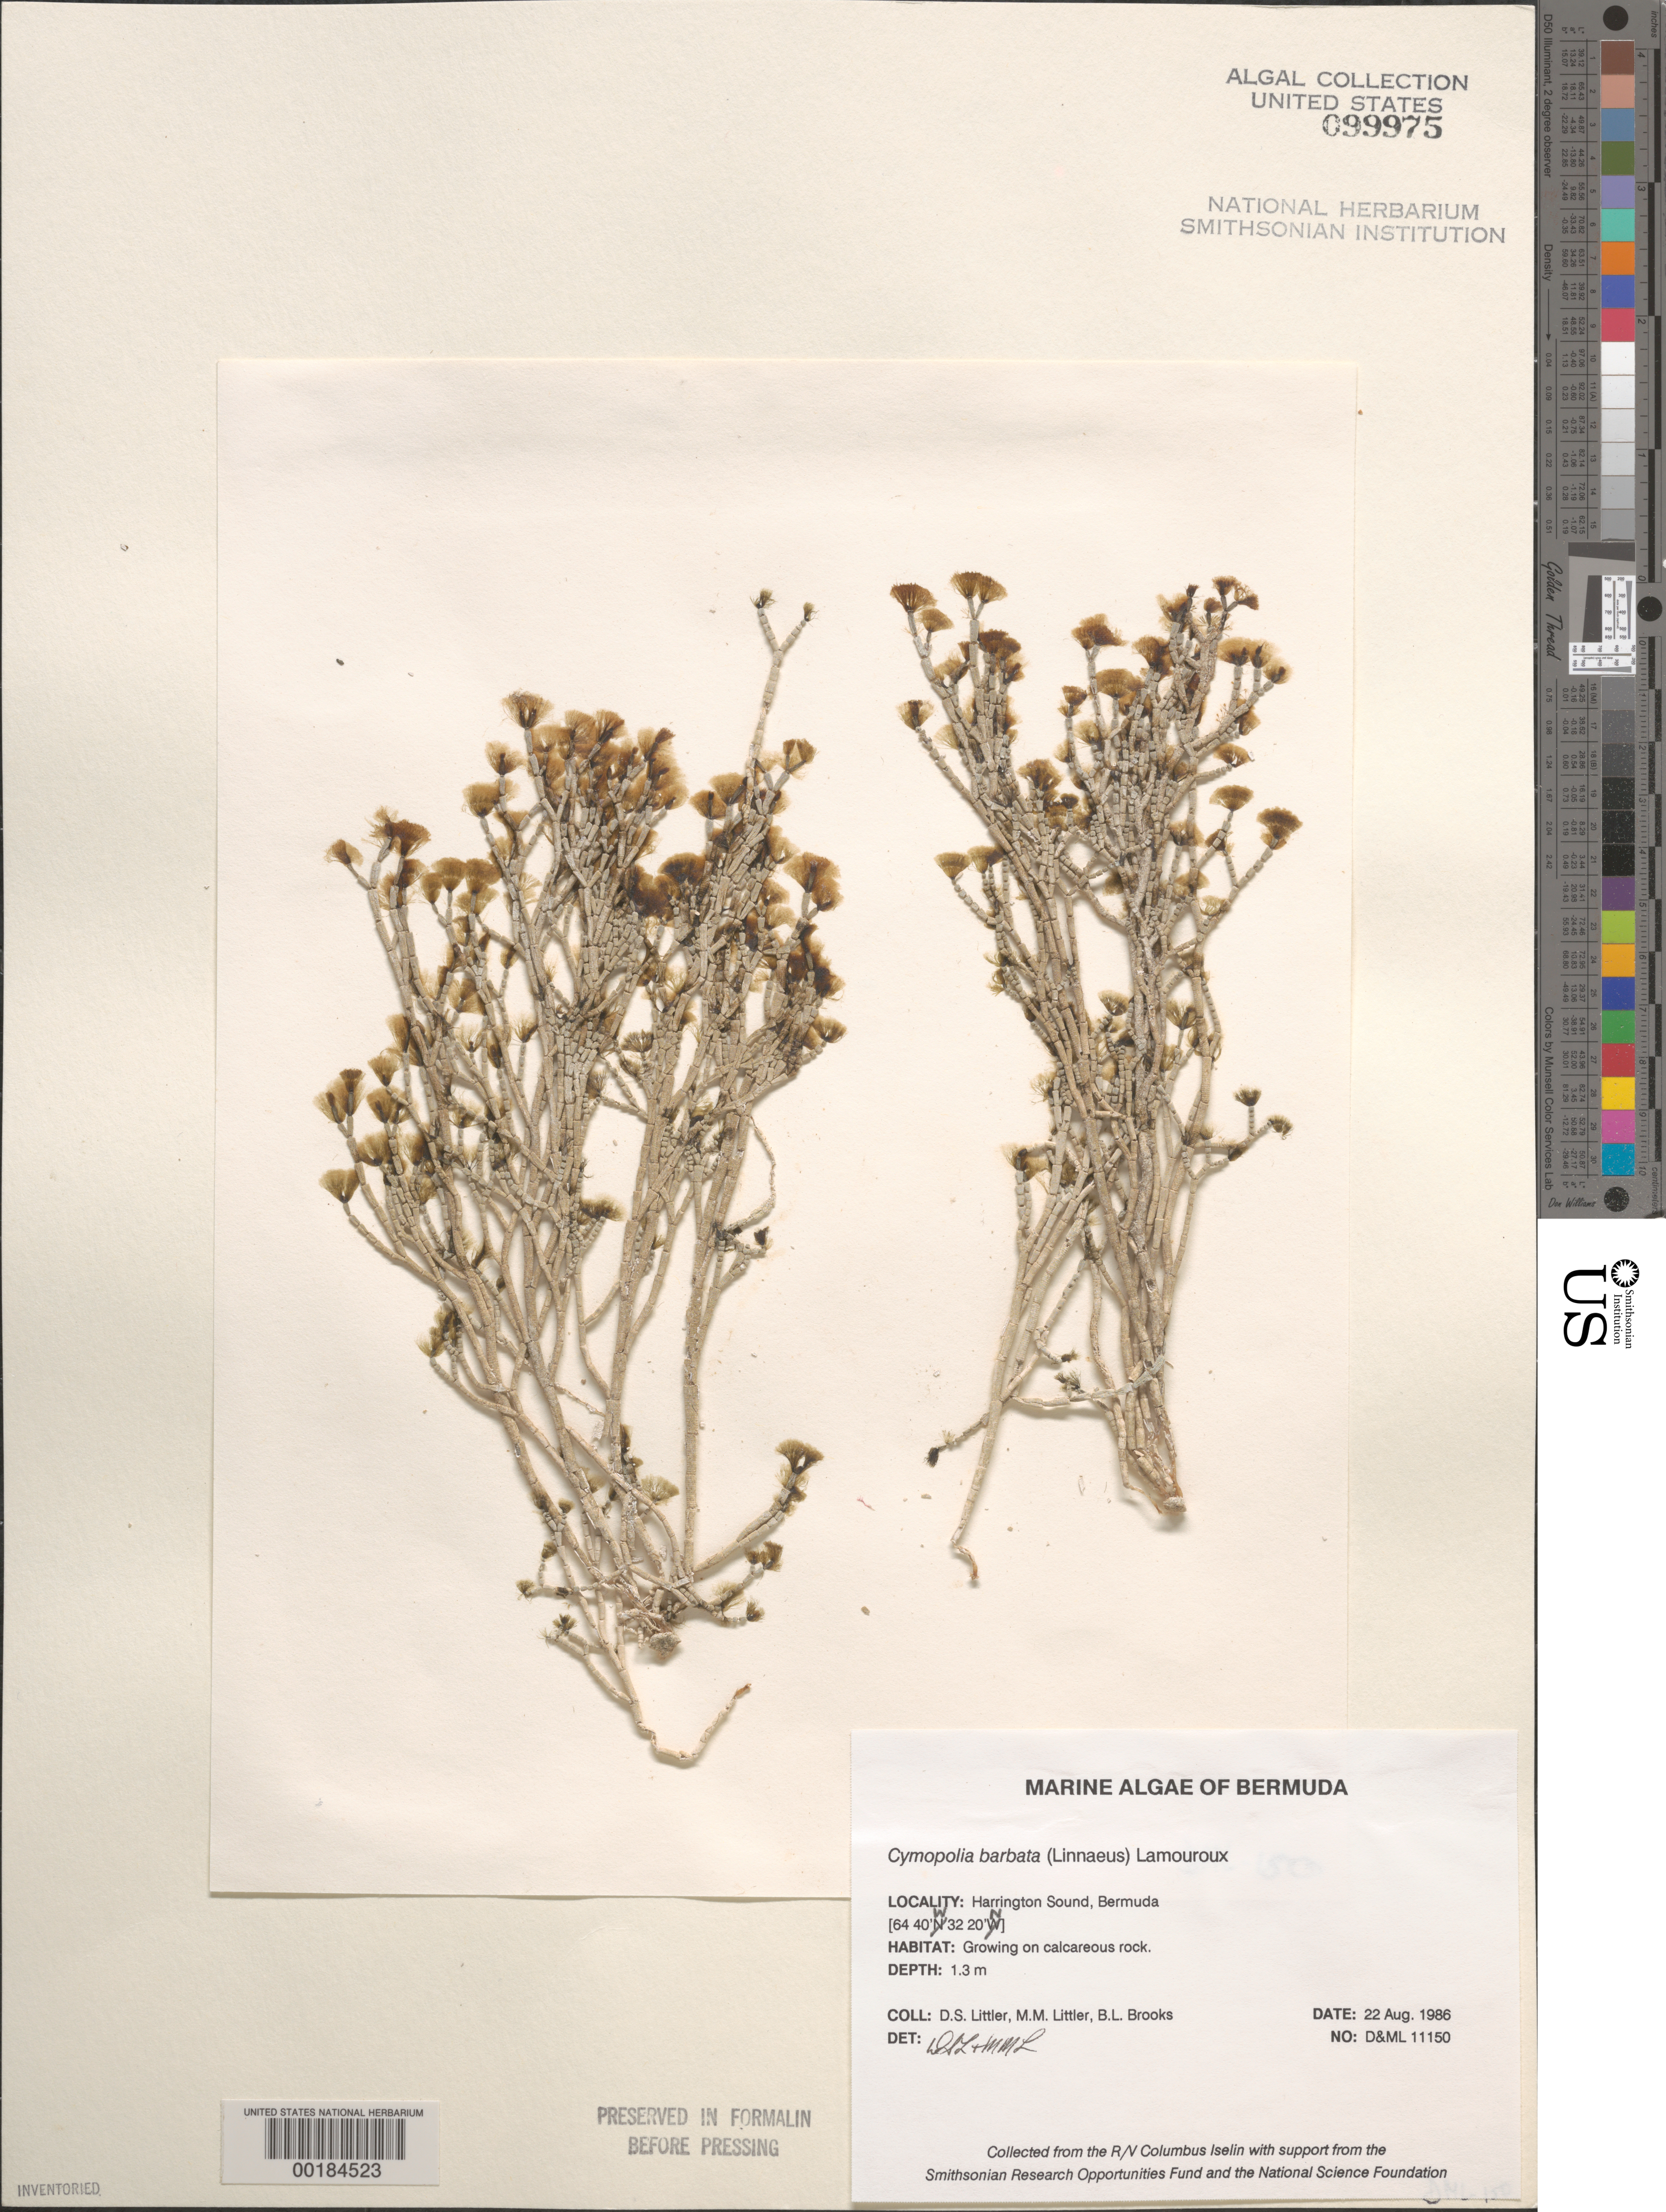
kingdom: Plantae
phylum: Chlorophyta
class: Ulvophyceae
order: Dasycladales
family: Dasycladaceae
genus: Cymopolia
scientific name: Cymopolia barbata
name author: (L.) J.V.Lamouroux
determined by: Littler, D. S.; Littler, M. M.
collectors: D. S. Littler, M. M. Littler & B. Brooks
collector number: D&ML 11150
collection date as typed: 22 Aug 1986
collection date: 1986-08-22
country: Bermuda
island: Bermuda Island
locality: Harrington Sound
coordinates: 32 20' N, 64 40' W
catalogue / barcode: US 99975